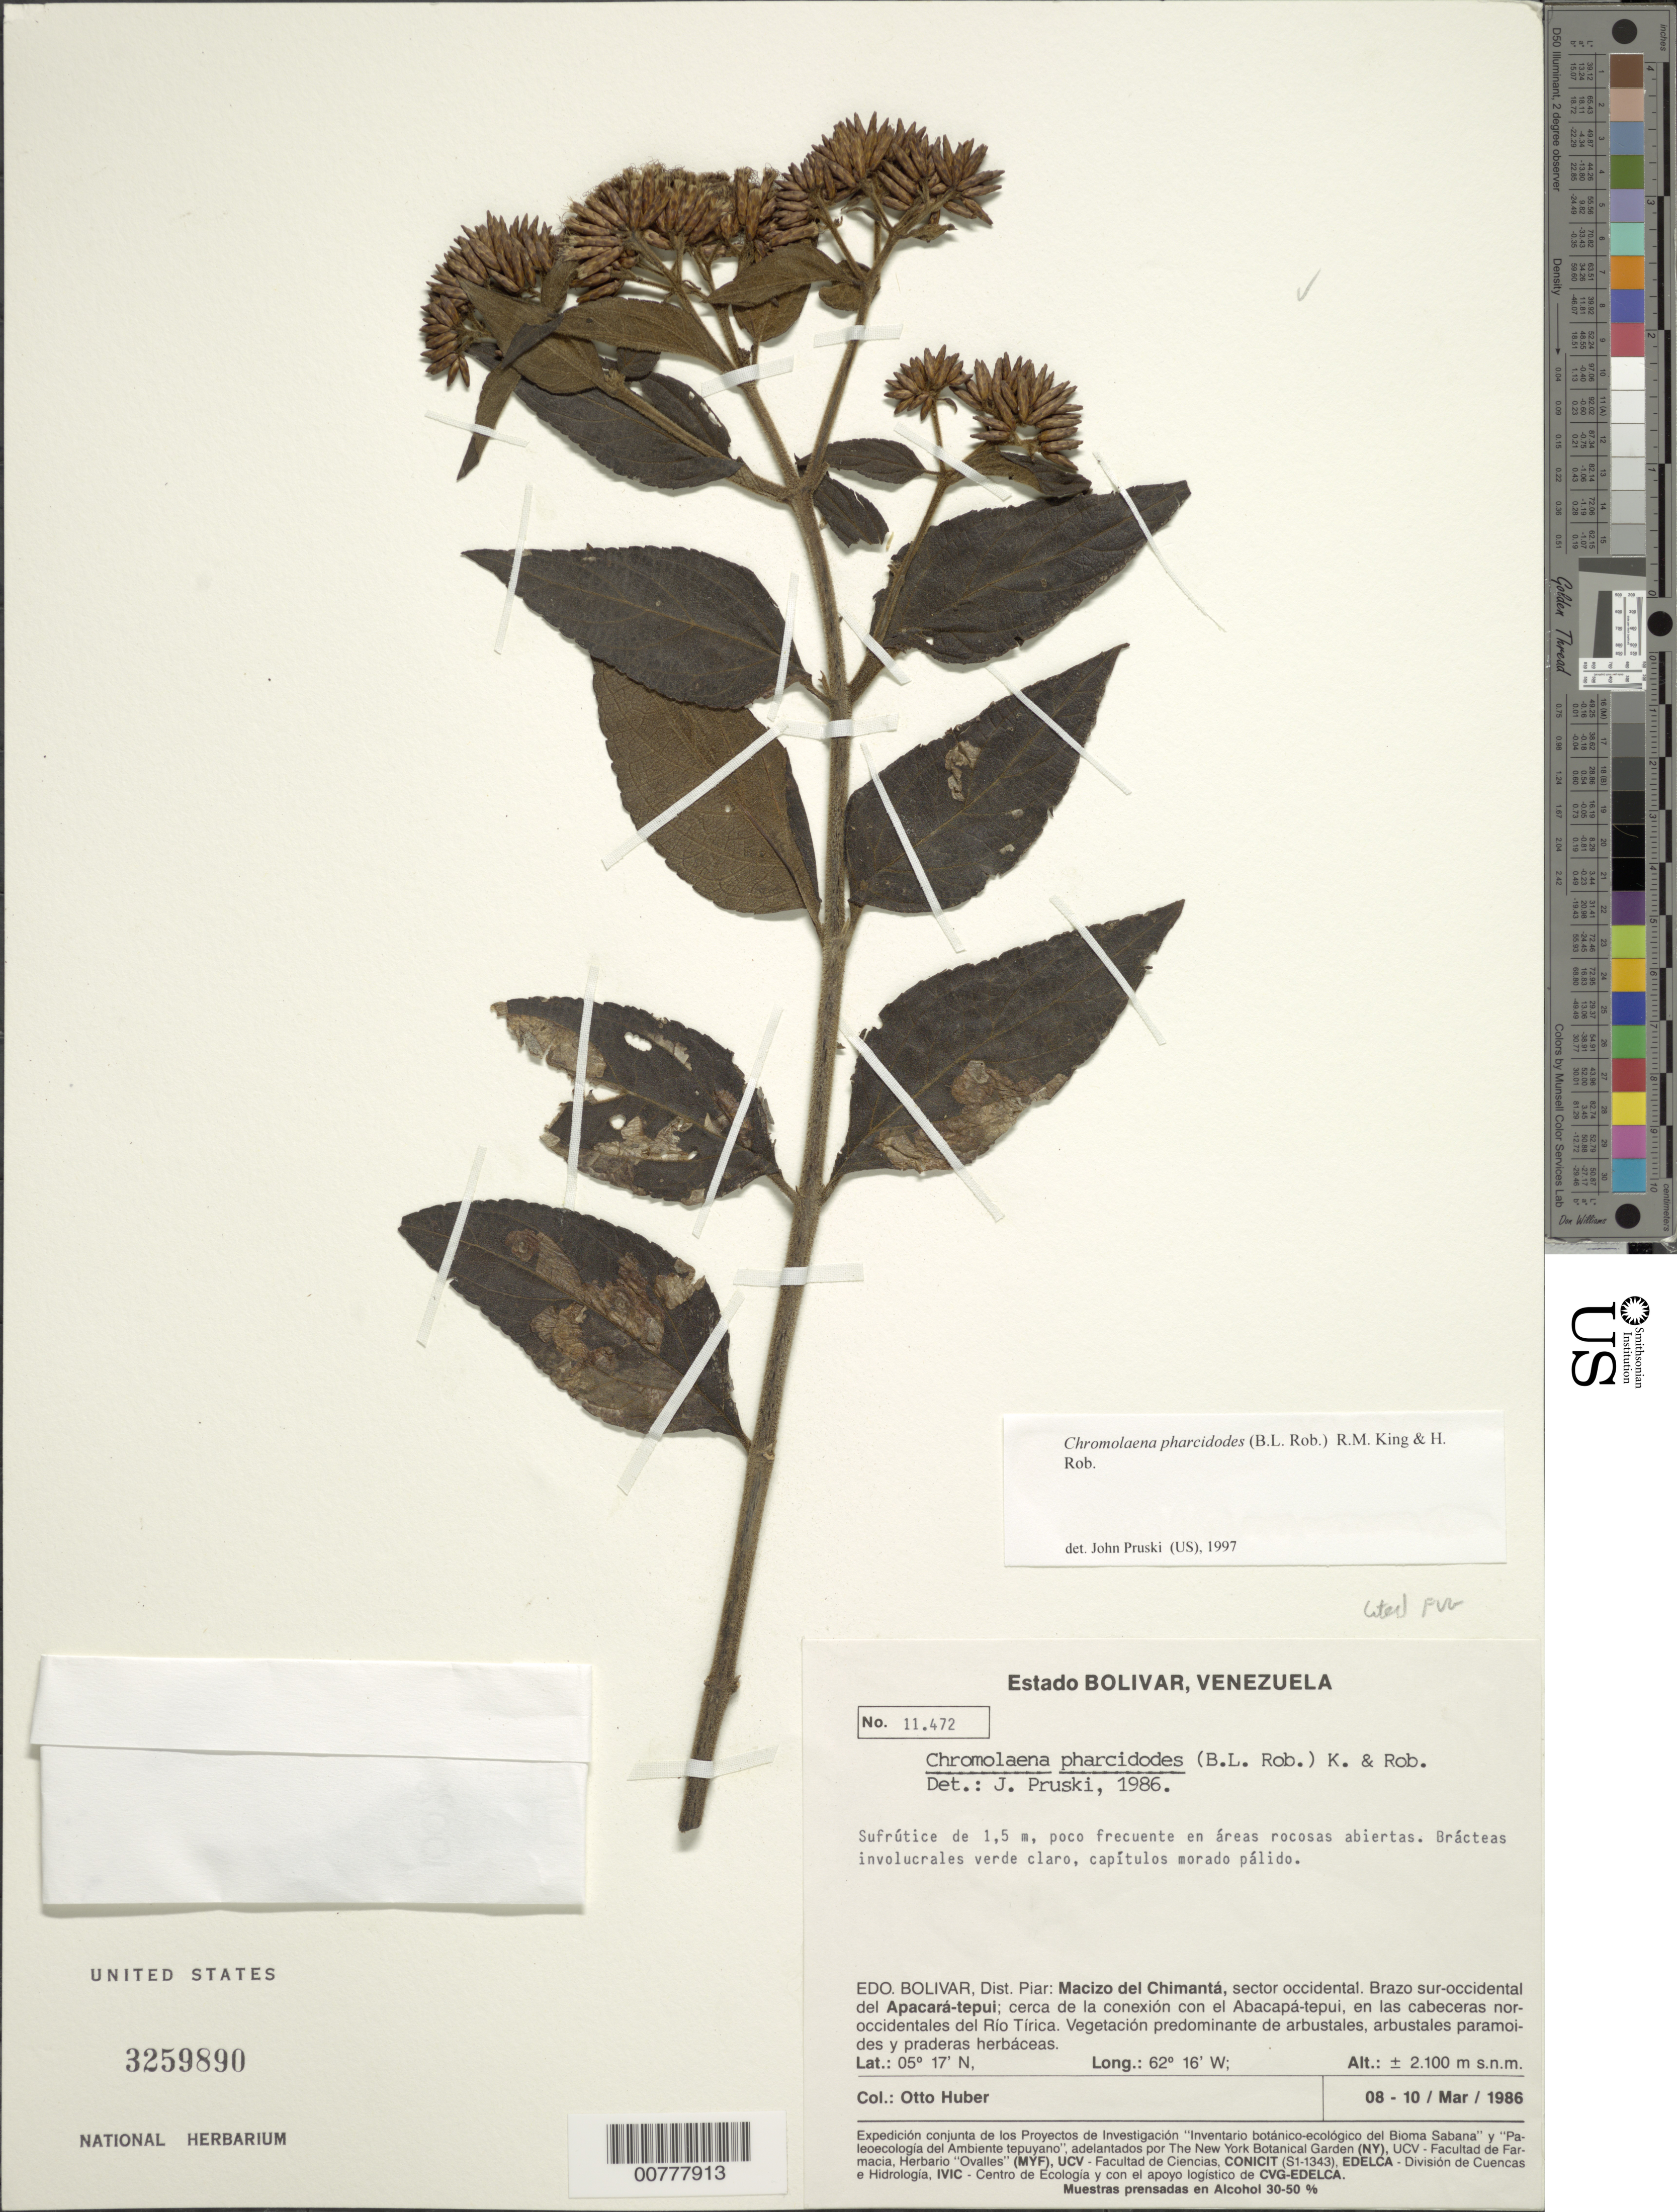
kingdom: Plantae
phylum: Tracheophyta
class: Magnoliopsida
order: Asterales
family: Asteraceae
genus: Chromolaena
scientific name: Chromolaena pharcidodes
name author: (B.L. Rob.) R.M. King & H. Rob.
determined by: Pruski, J. F.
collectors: O. Huber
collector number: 11472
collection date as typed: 8-Mar-86 to 10-Mar-86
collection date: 1986-03-08/1986-03-10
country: Venezuela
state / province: Bolívar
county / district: Piar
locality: Macizo del Chimantá, sector occidental, brazo sur-occidental del Apacara-tepuí, cerca de la conexion con el Abacapa-tepuí, en las cabecereas nor-occidentales del Río Tirica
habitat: Vegetación predominante de arbustales, arbustales paramoides y praderas herbáceas, en areas rocosas abiertas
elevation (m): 2100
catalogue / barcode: US 3259890